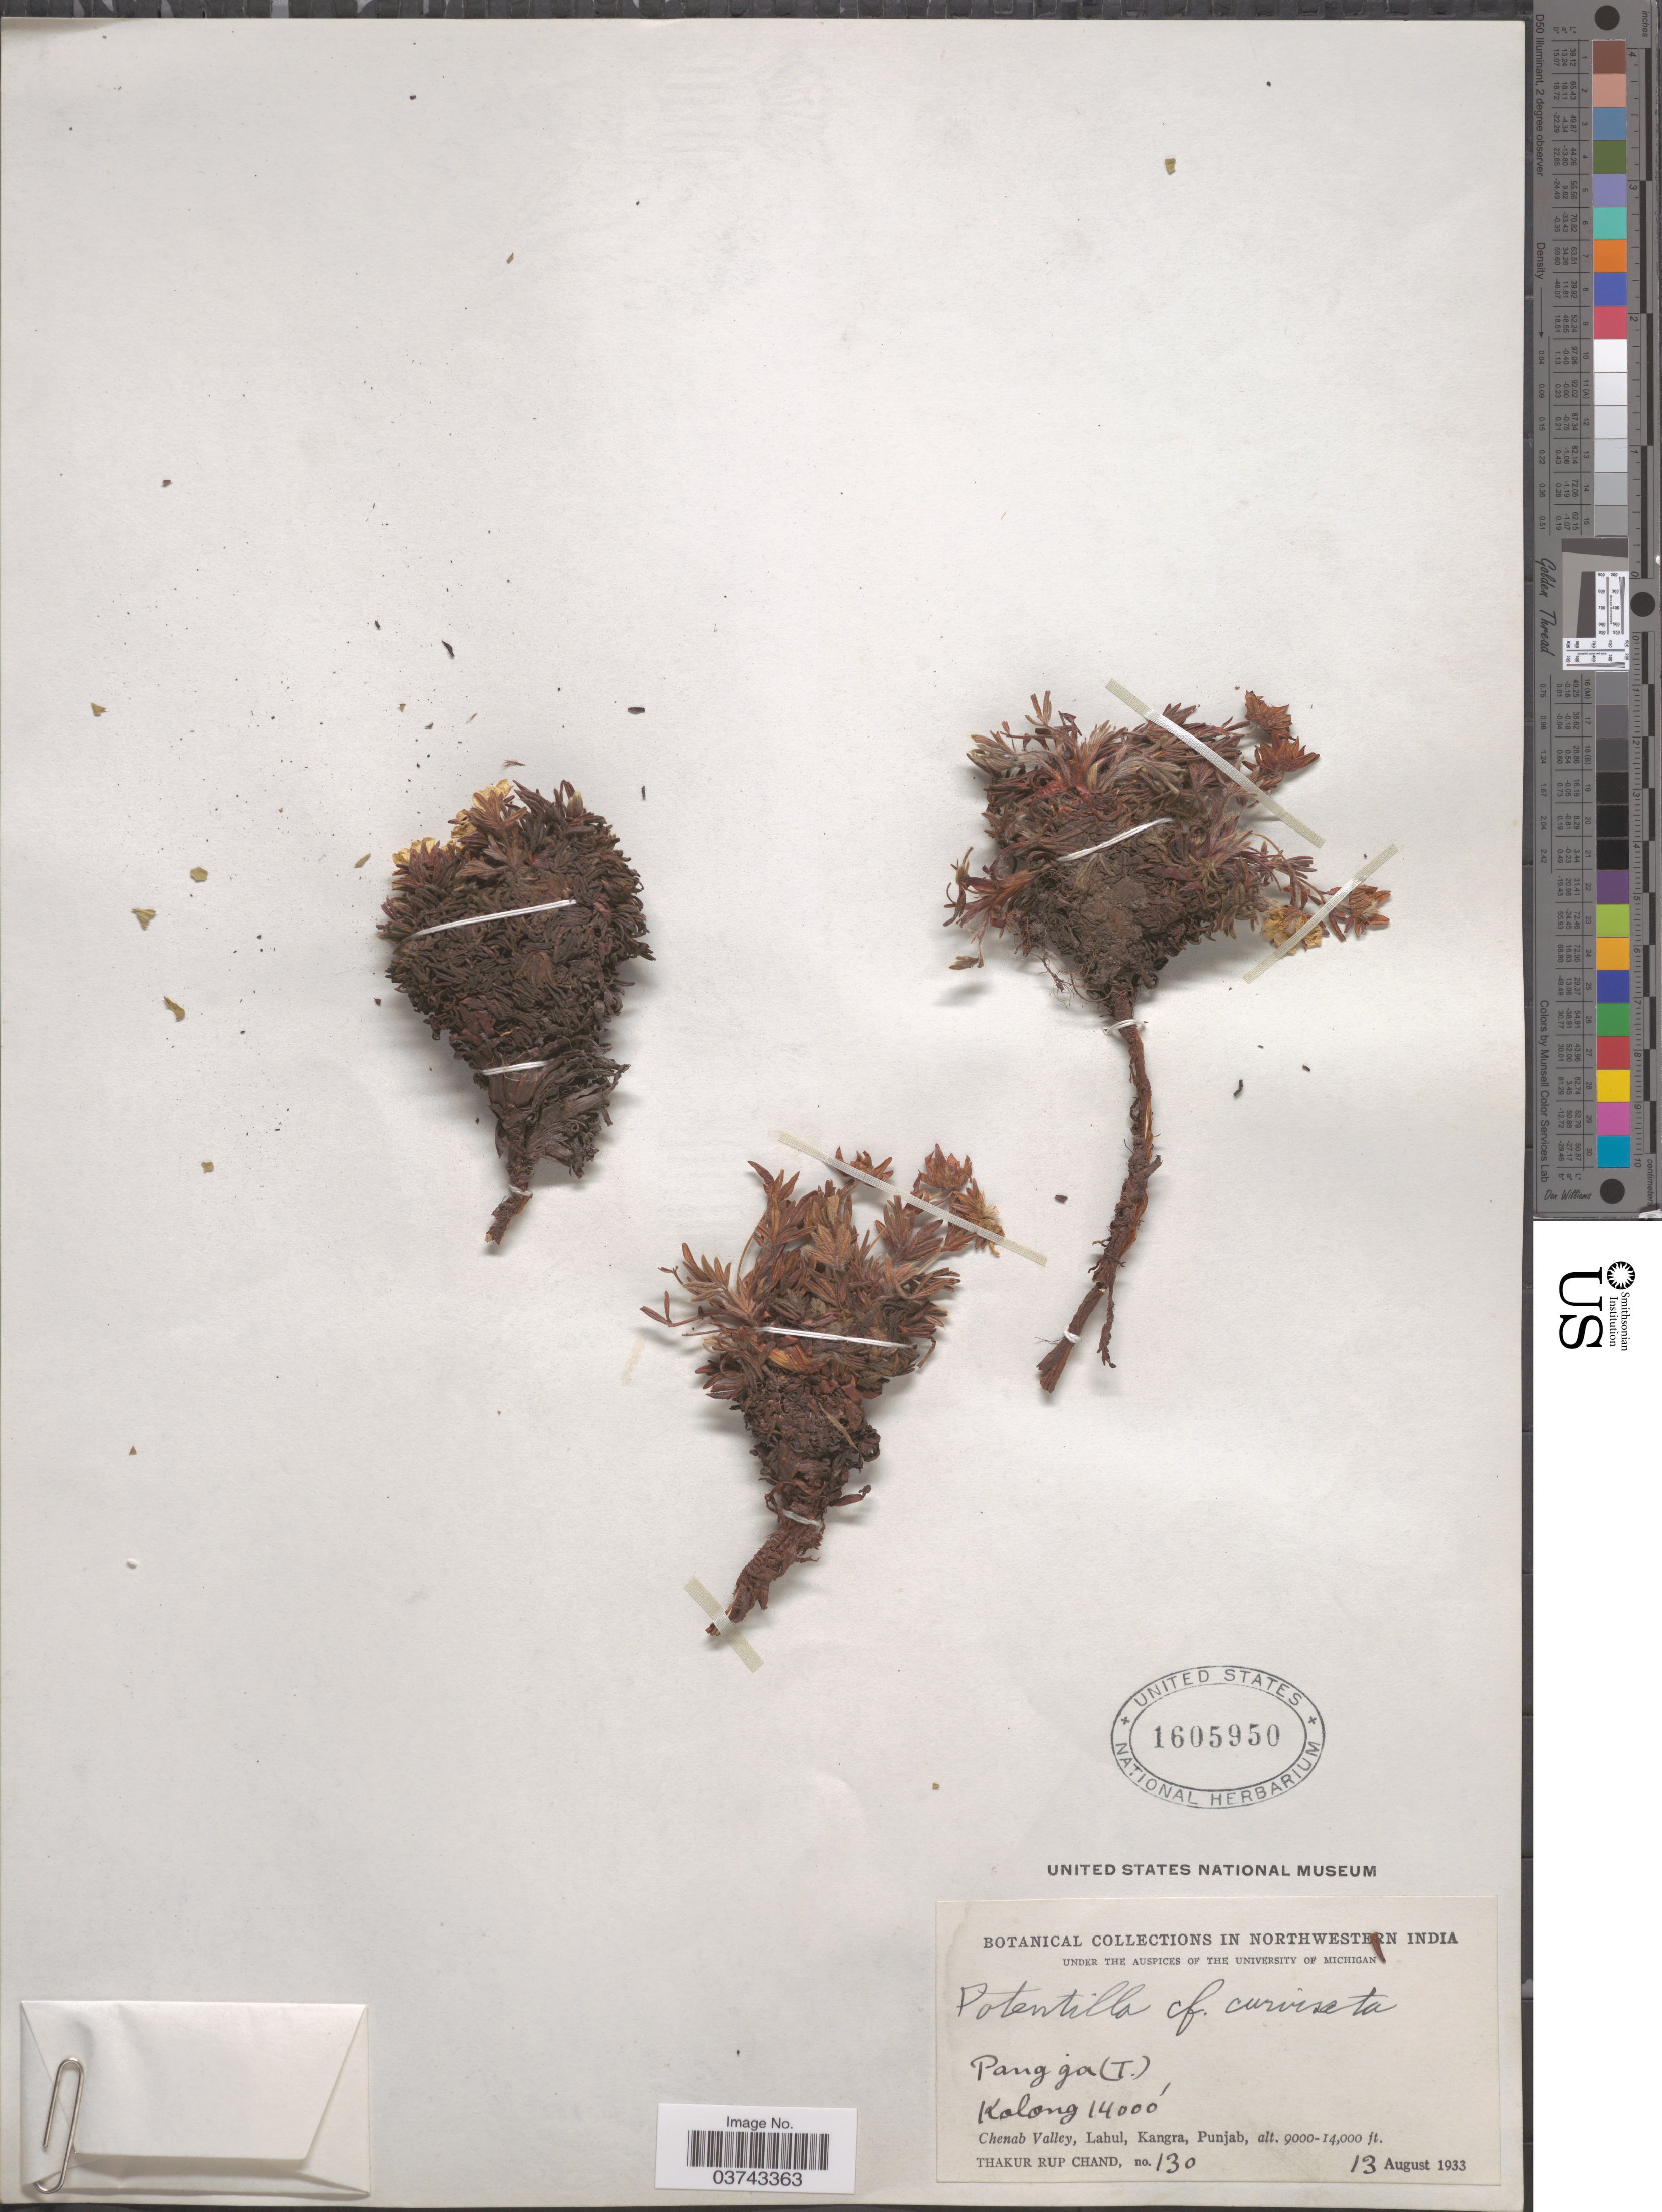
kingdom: Plantae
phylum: Tracheophyta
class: Magnoliopsida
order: Rosales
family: Rosaceae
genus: Potentilla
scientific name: Potentilla curviseta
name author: Hook. f.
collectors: T. R. Chand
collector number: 130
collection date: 1933-08-13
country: India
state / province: Punjab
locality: Northwestern India. Kalong. Chenab Valley, Lahul, Kangra.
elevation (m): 4267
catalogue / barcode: US 1605950